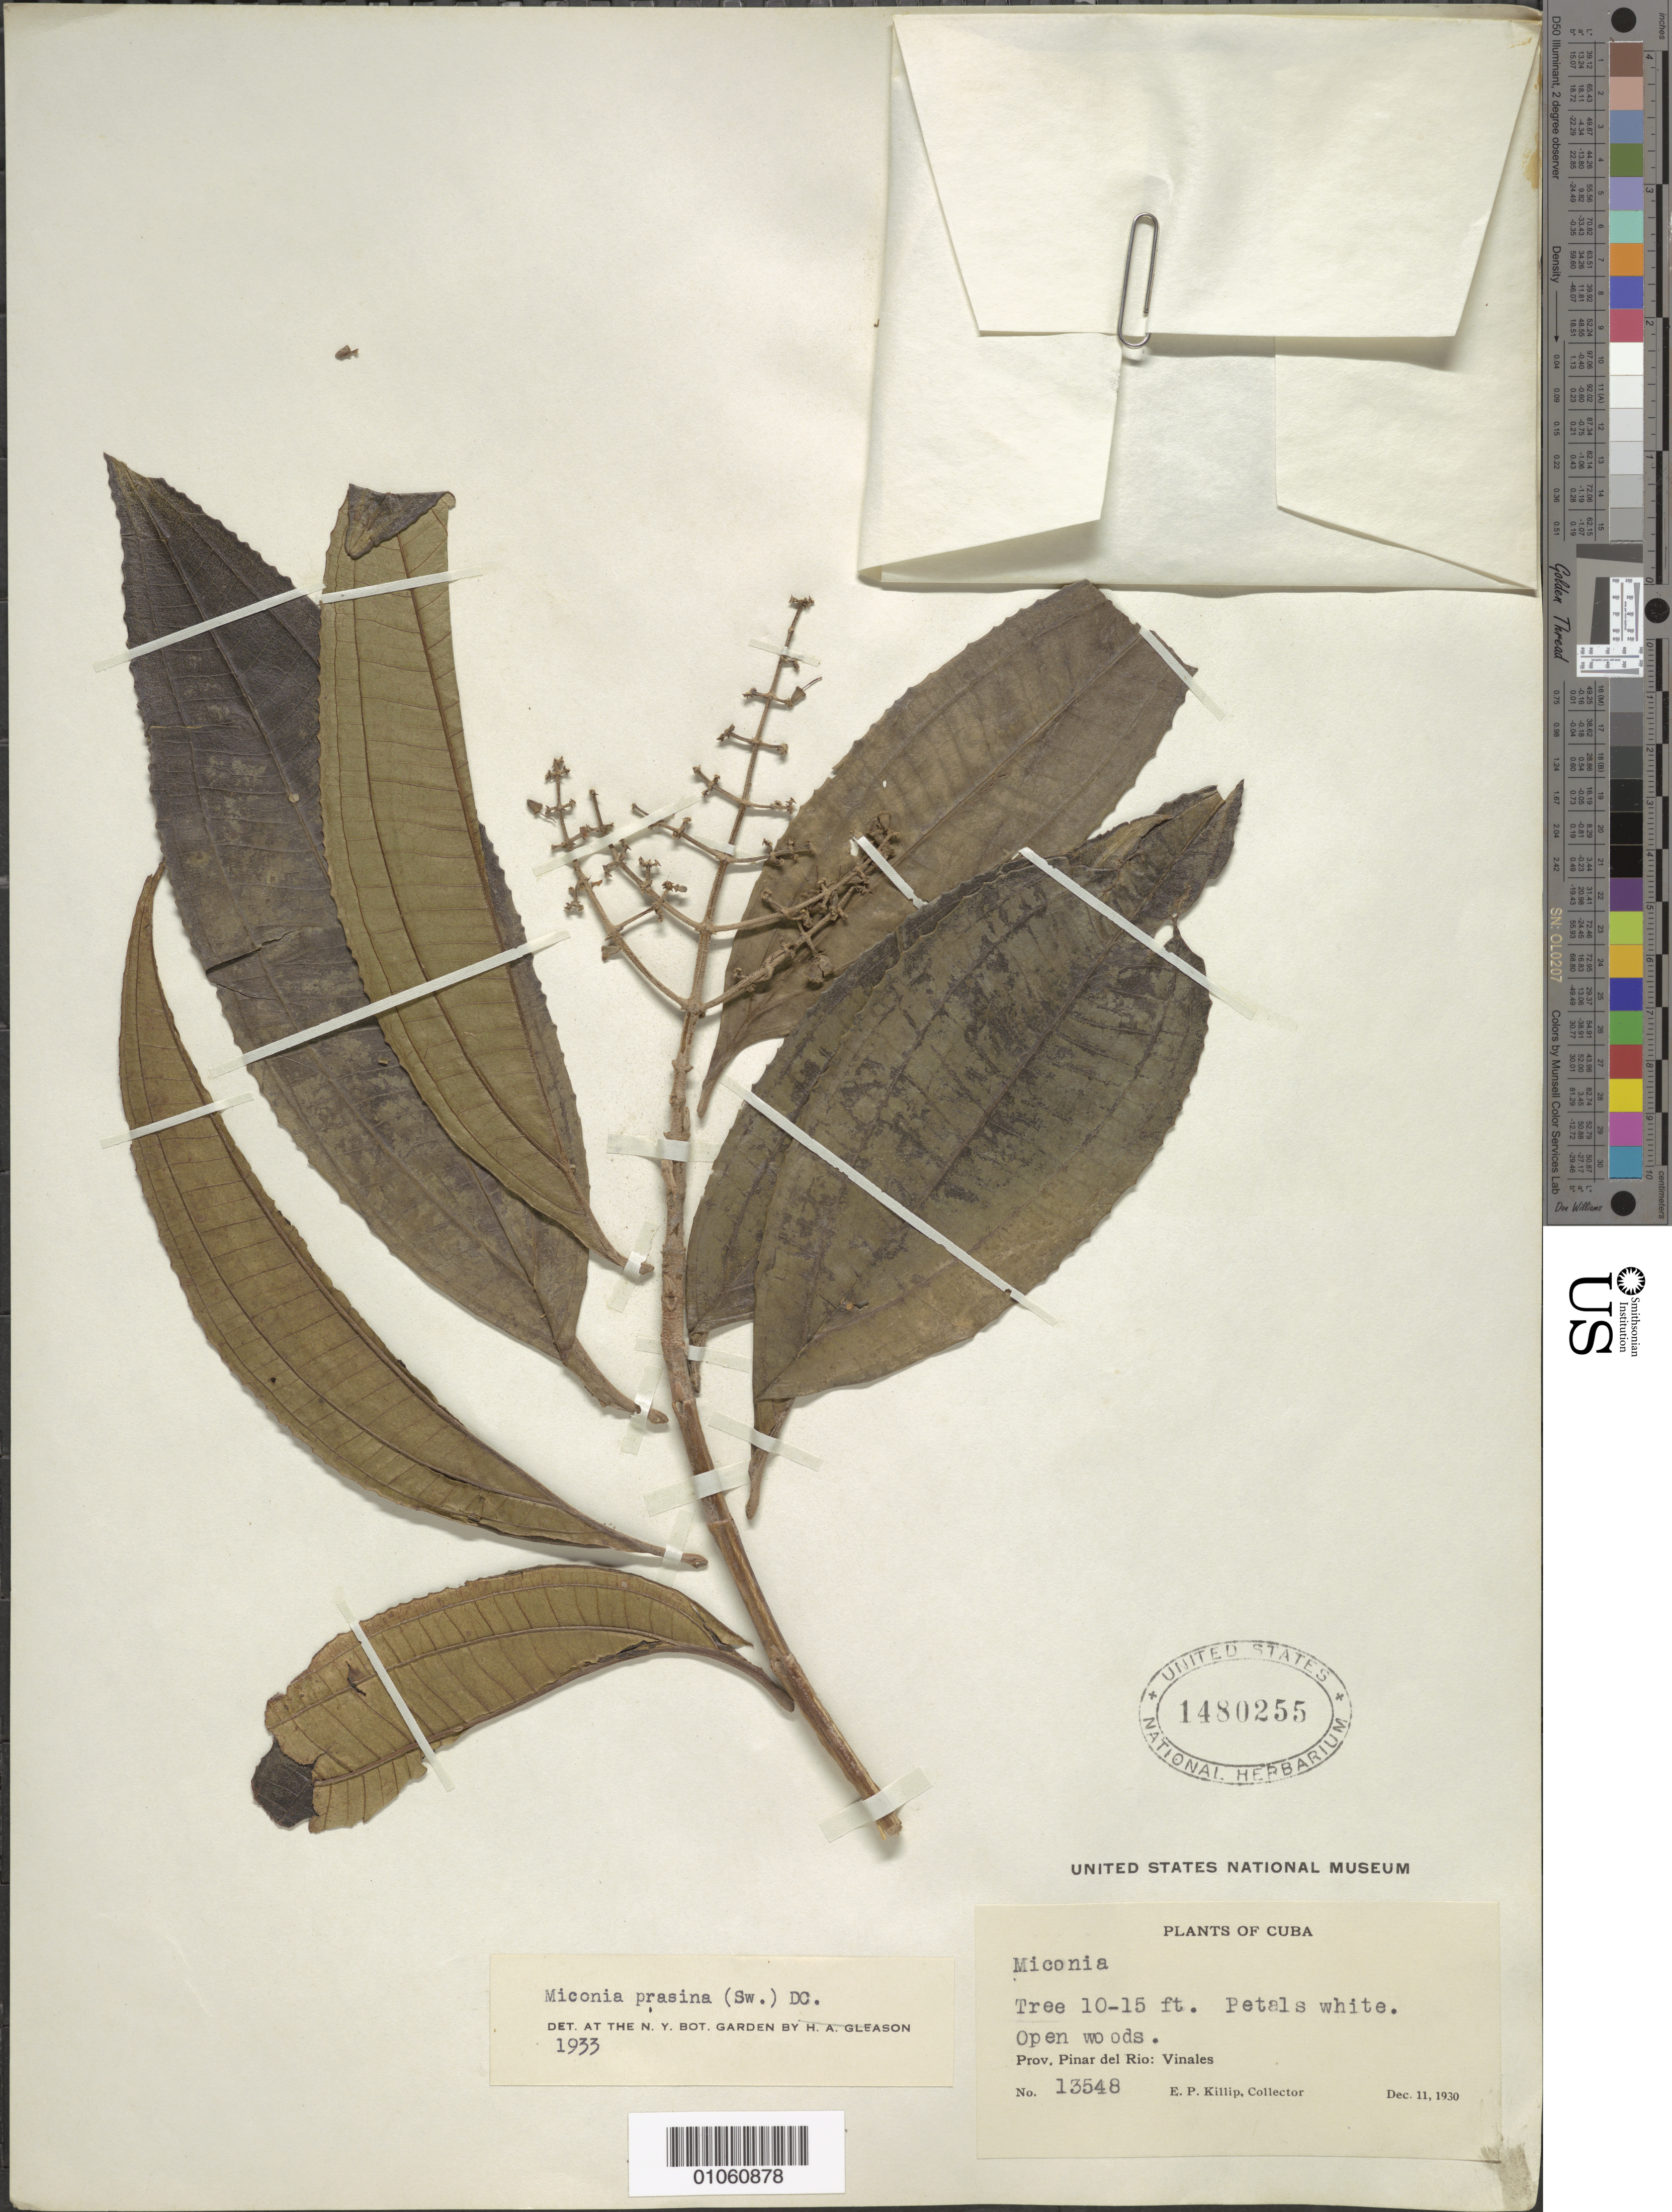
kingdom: Plantae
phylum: Tracheophyta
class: Magnoliopsida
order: Myrtales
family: Melastomataceae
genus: Miconia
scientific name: Miconia prasina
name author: (Sw.) DC.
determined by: Gleason, H. A.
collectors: E. P. Killip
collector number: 13548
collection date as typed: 11 Dec 1930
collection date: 1930-12-11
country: Cuba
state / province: Pinar del Río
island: Cuba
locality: Viñales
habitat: Open woods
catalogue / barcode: US 1480255